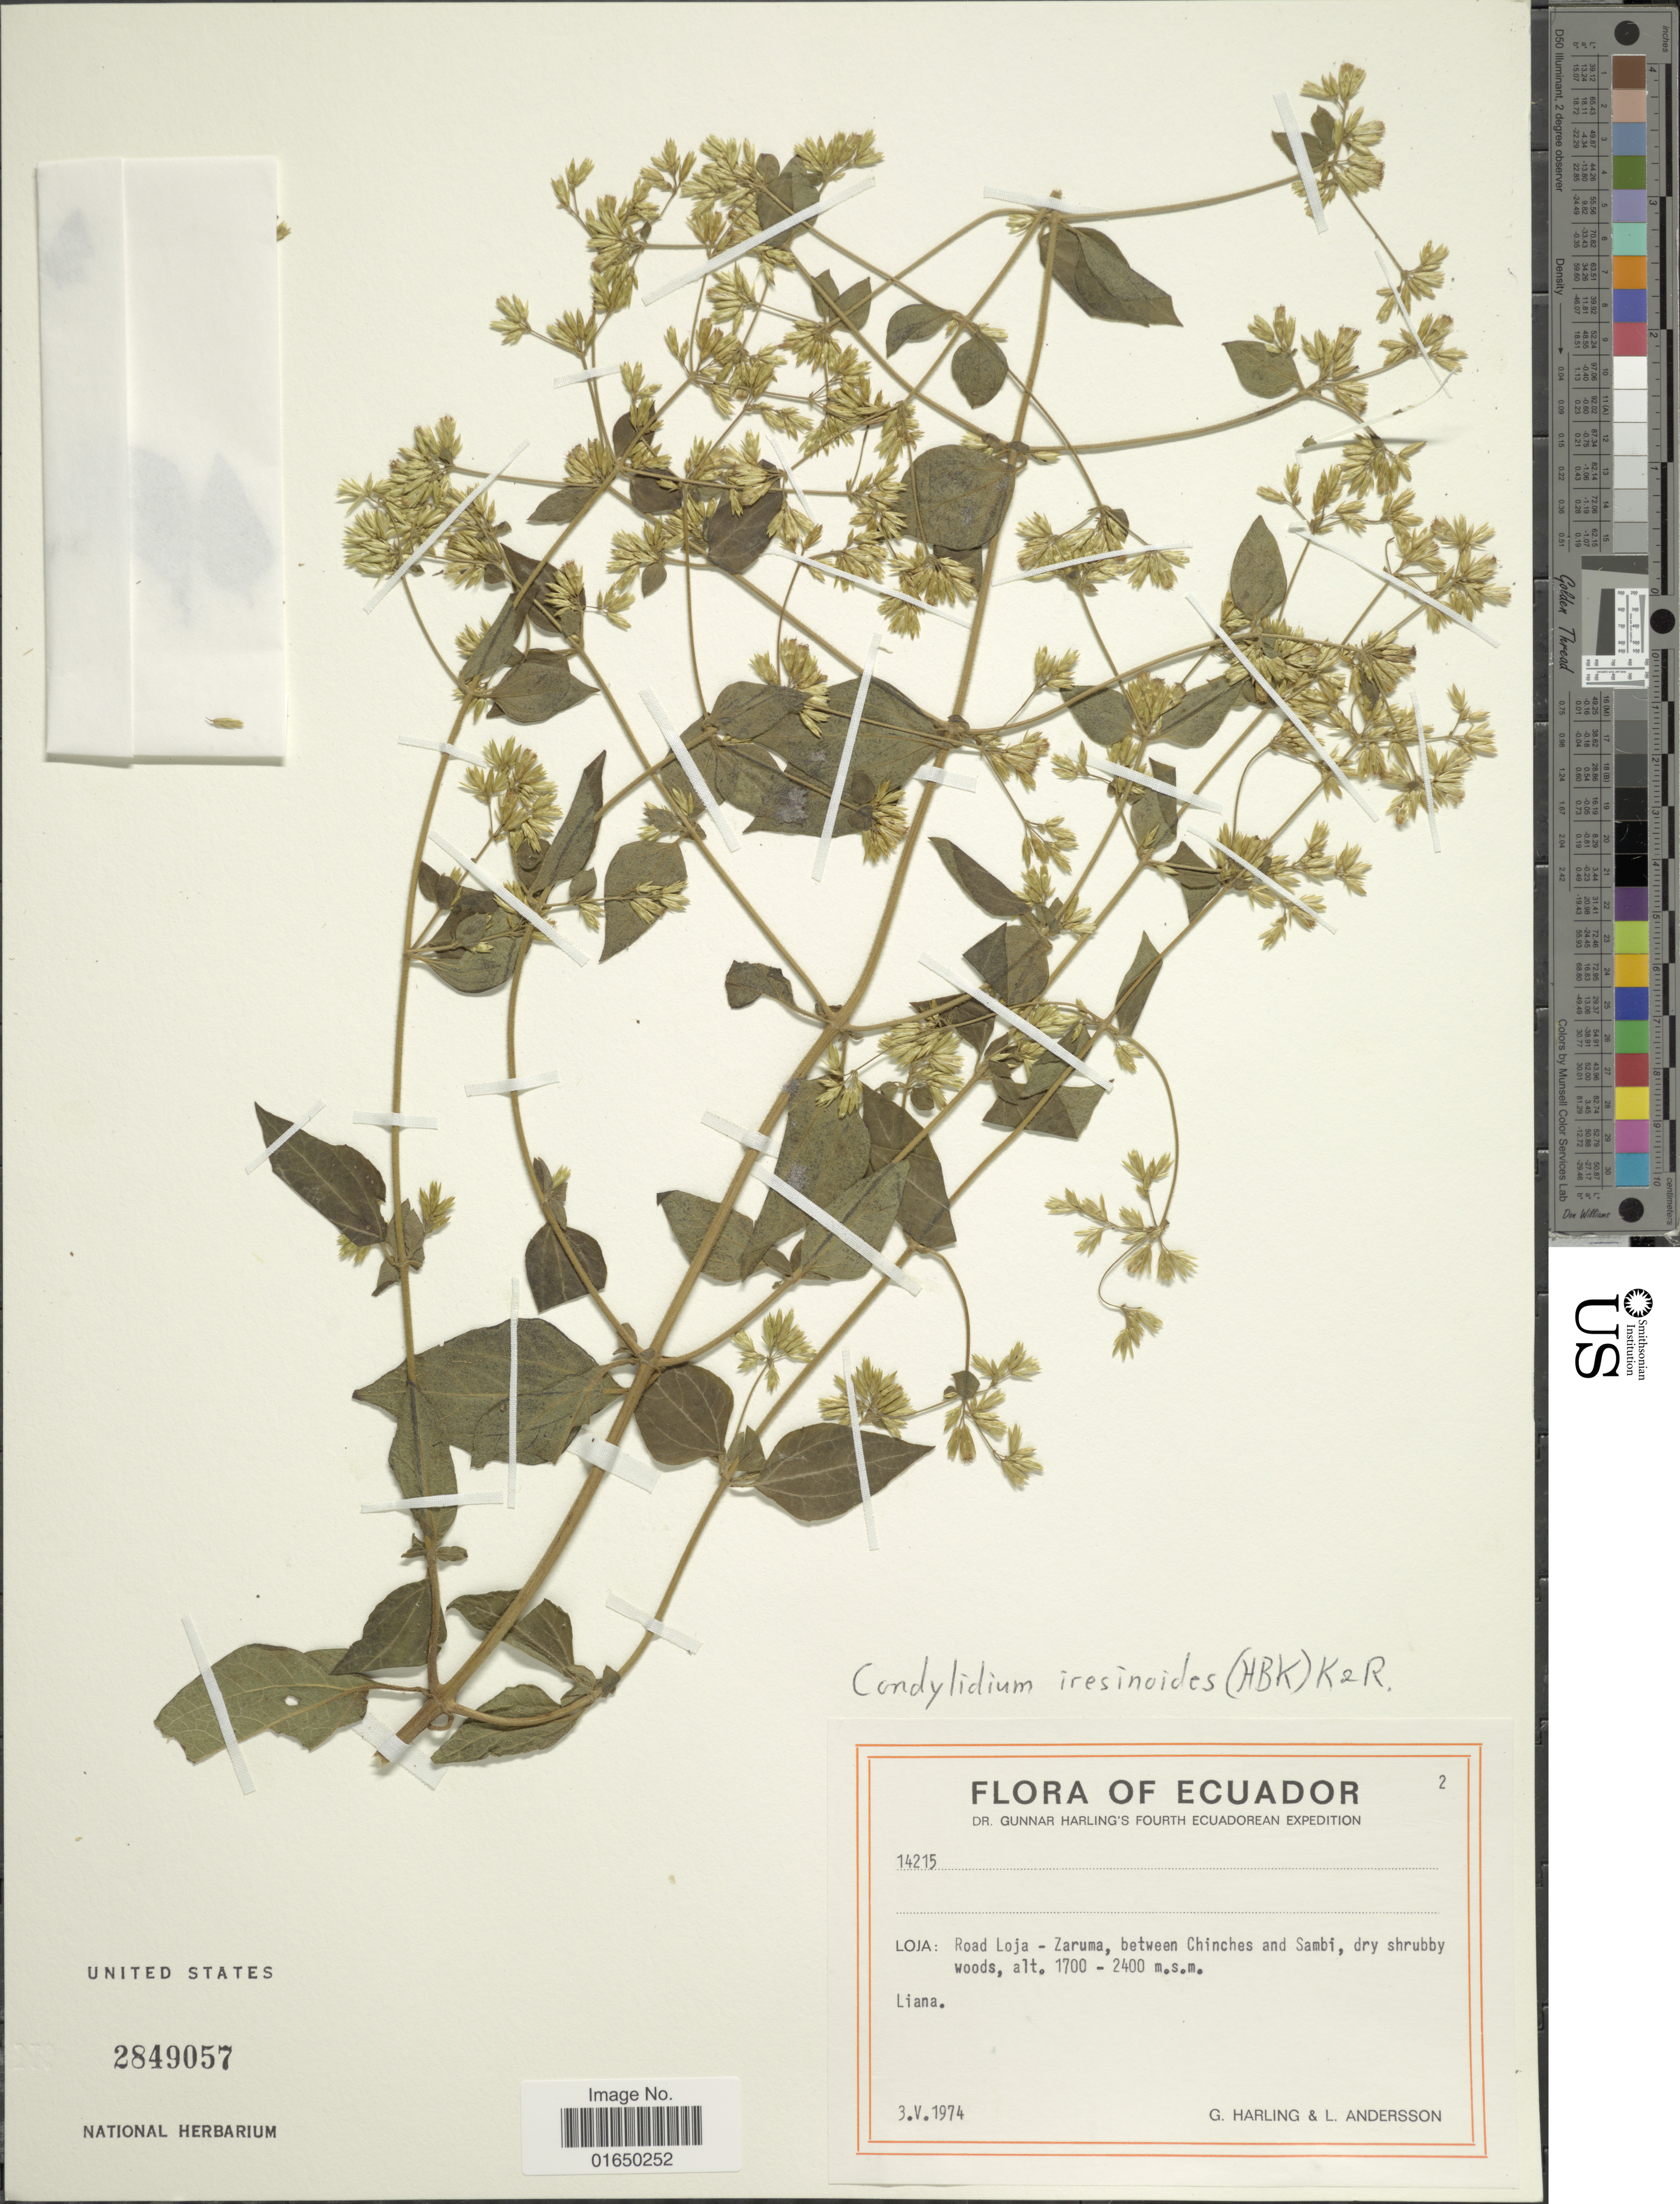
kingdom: Plantae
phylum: Tracheophyta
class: Magnoliopsida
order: Asterales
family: Asteraceae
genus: Condylidium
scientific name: Condylidium iresinoides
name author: (Kunth) R.M. King & H. Rob.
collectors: G. Harling & L. Andersson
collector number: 14215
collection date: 1974-05-03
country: Ecuador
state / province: Loja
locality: Road Loja - Zaruma, between Chinches and Sambí, dry shrubby woods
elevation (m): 1700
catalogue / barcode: US 2849057